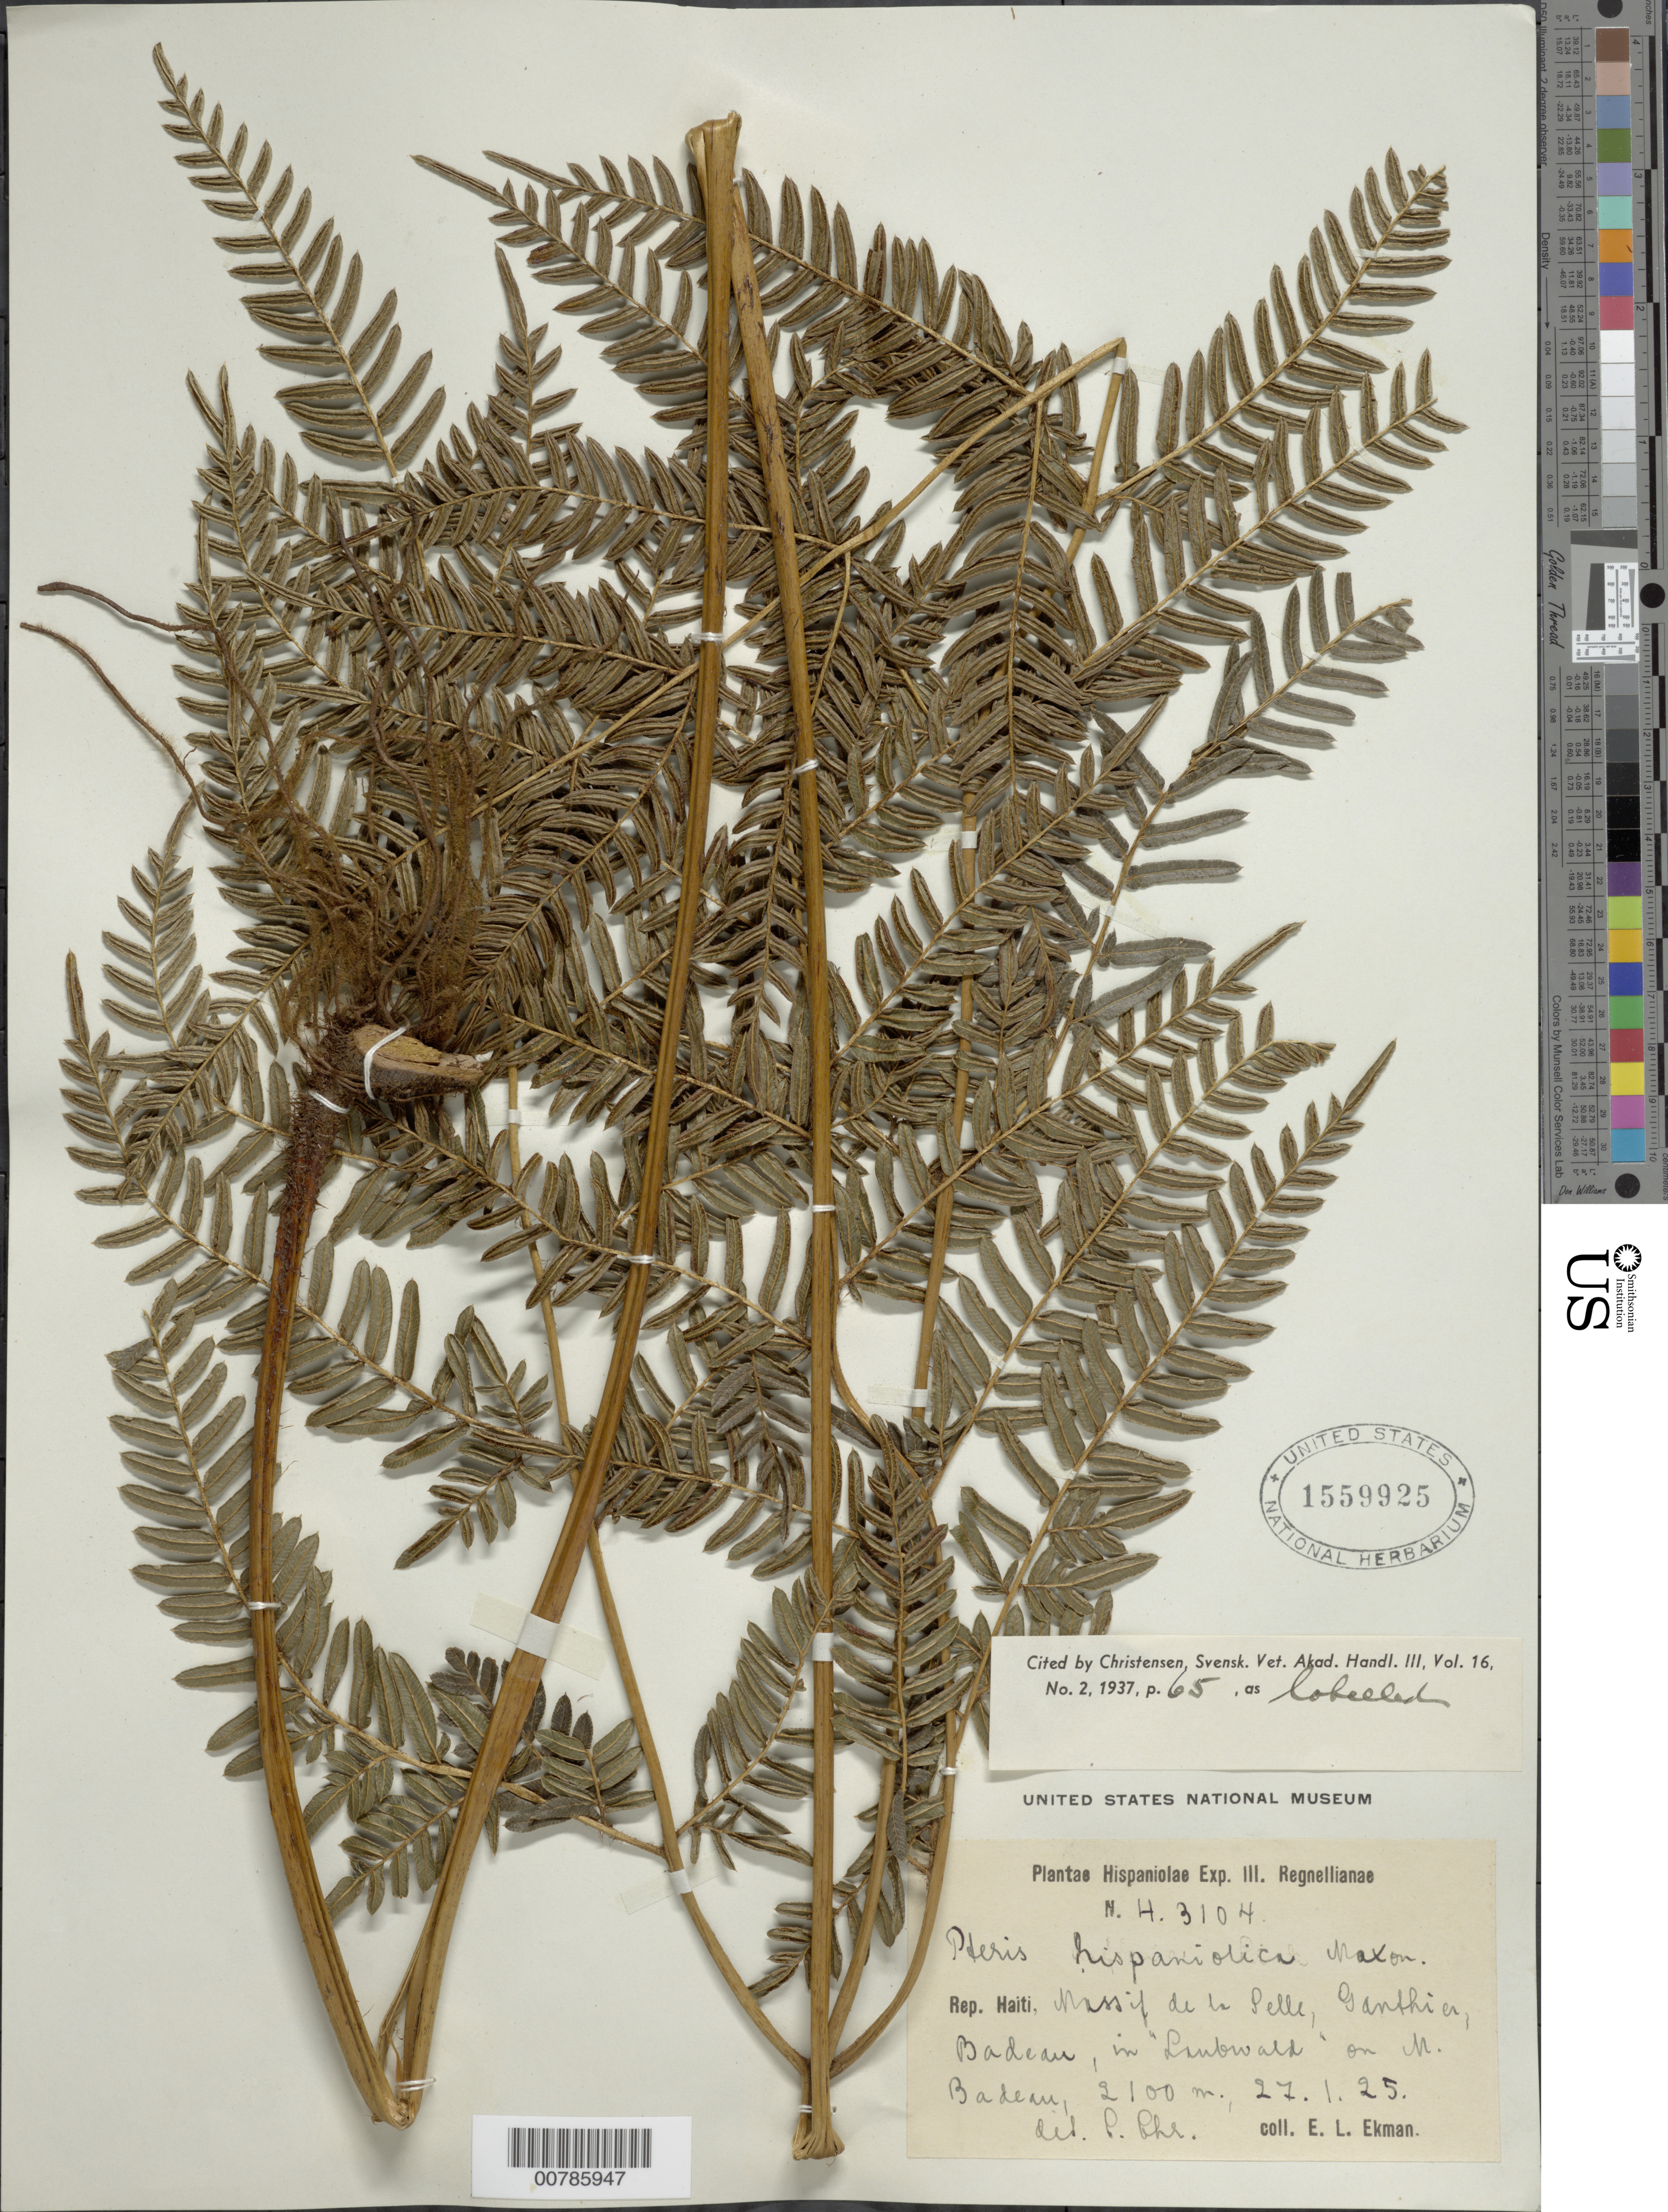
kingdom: Plantae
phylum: Tracheophyta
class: Polypodiopsida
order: Polypodiales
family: Pteridaceae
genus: Pteris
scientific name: Pteris hispaniolica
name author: Maxon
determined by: Christensen, C. F. A.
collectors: E. L. Ekman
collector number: H 3104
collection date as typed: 27 Jan 1925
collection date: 1925-01-27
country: Haiti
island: Hispaniola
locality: Massif de la Selle, Ganthier, Badeau in "Laubwald" on M. Badeau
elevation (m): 2100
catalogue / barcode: US 1559925